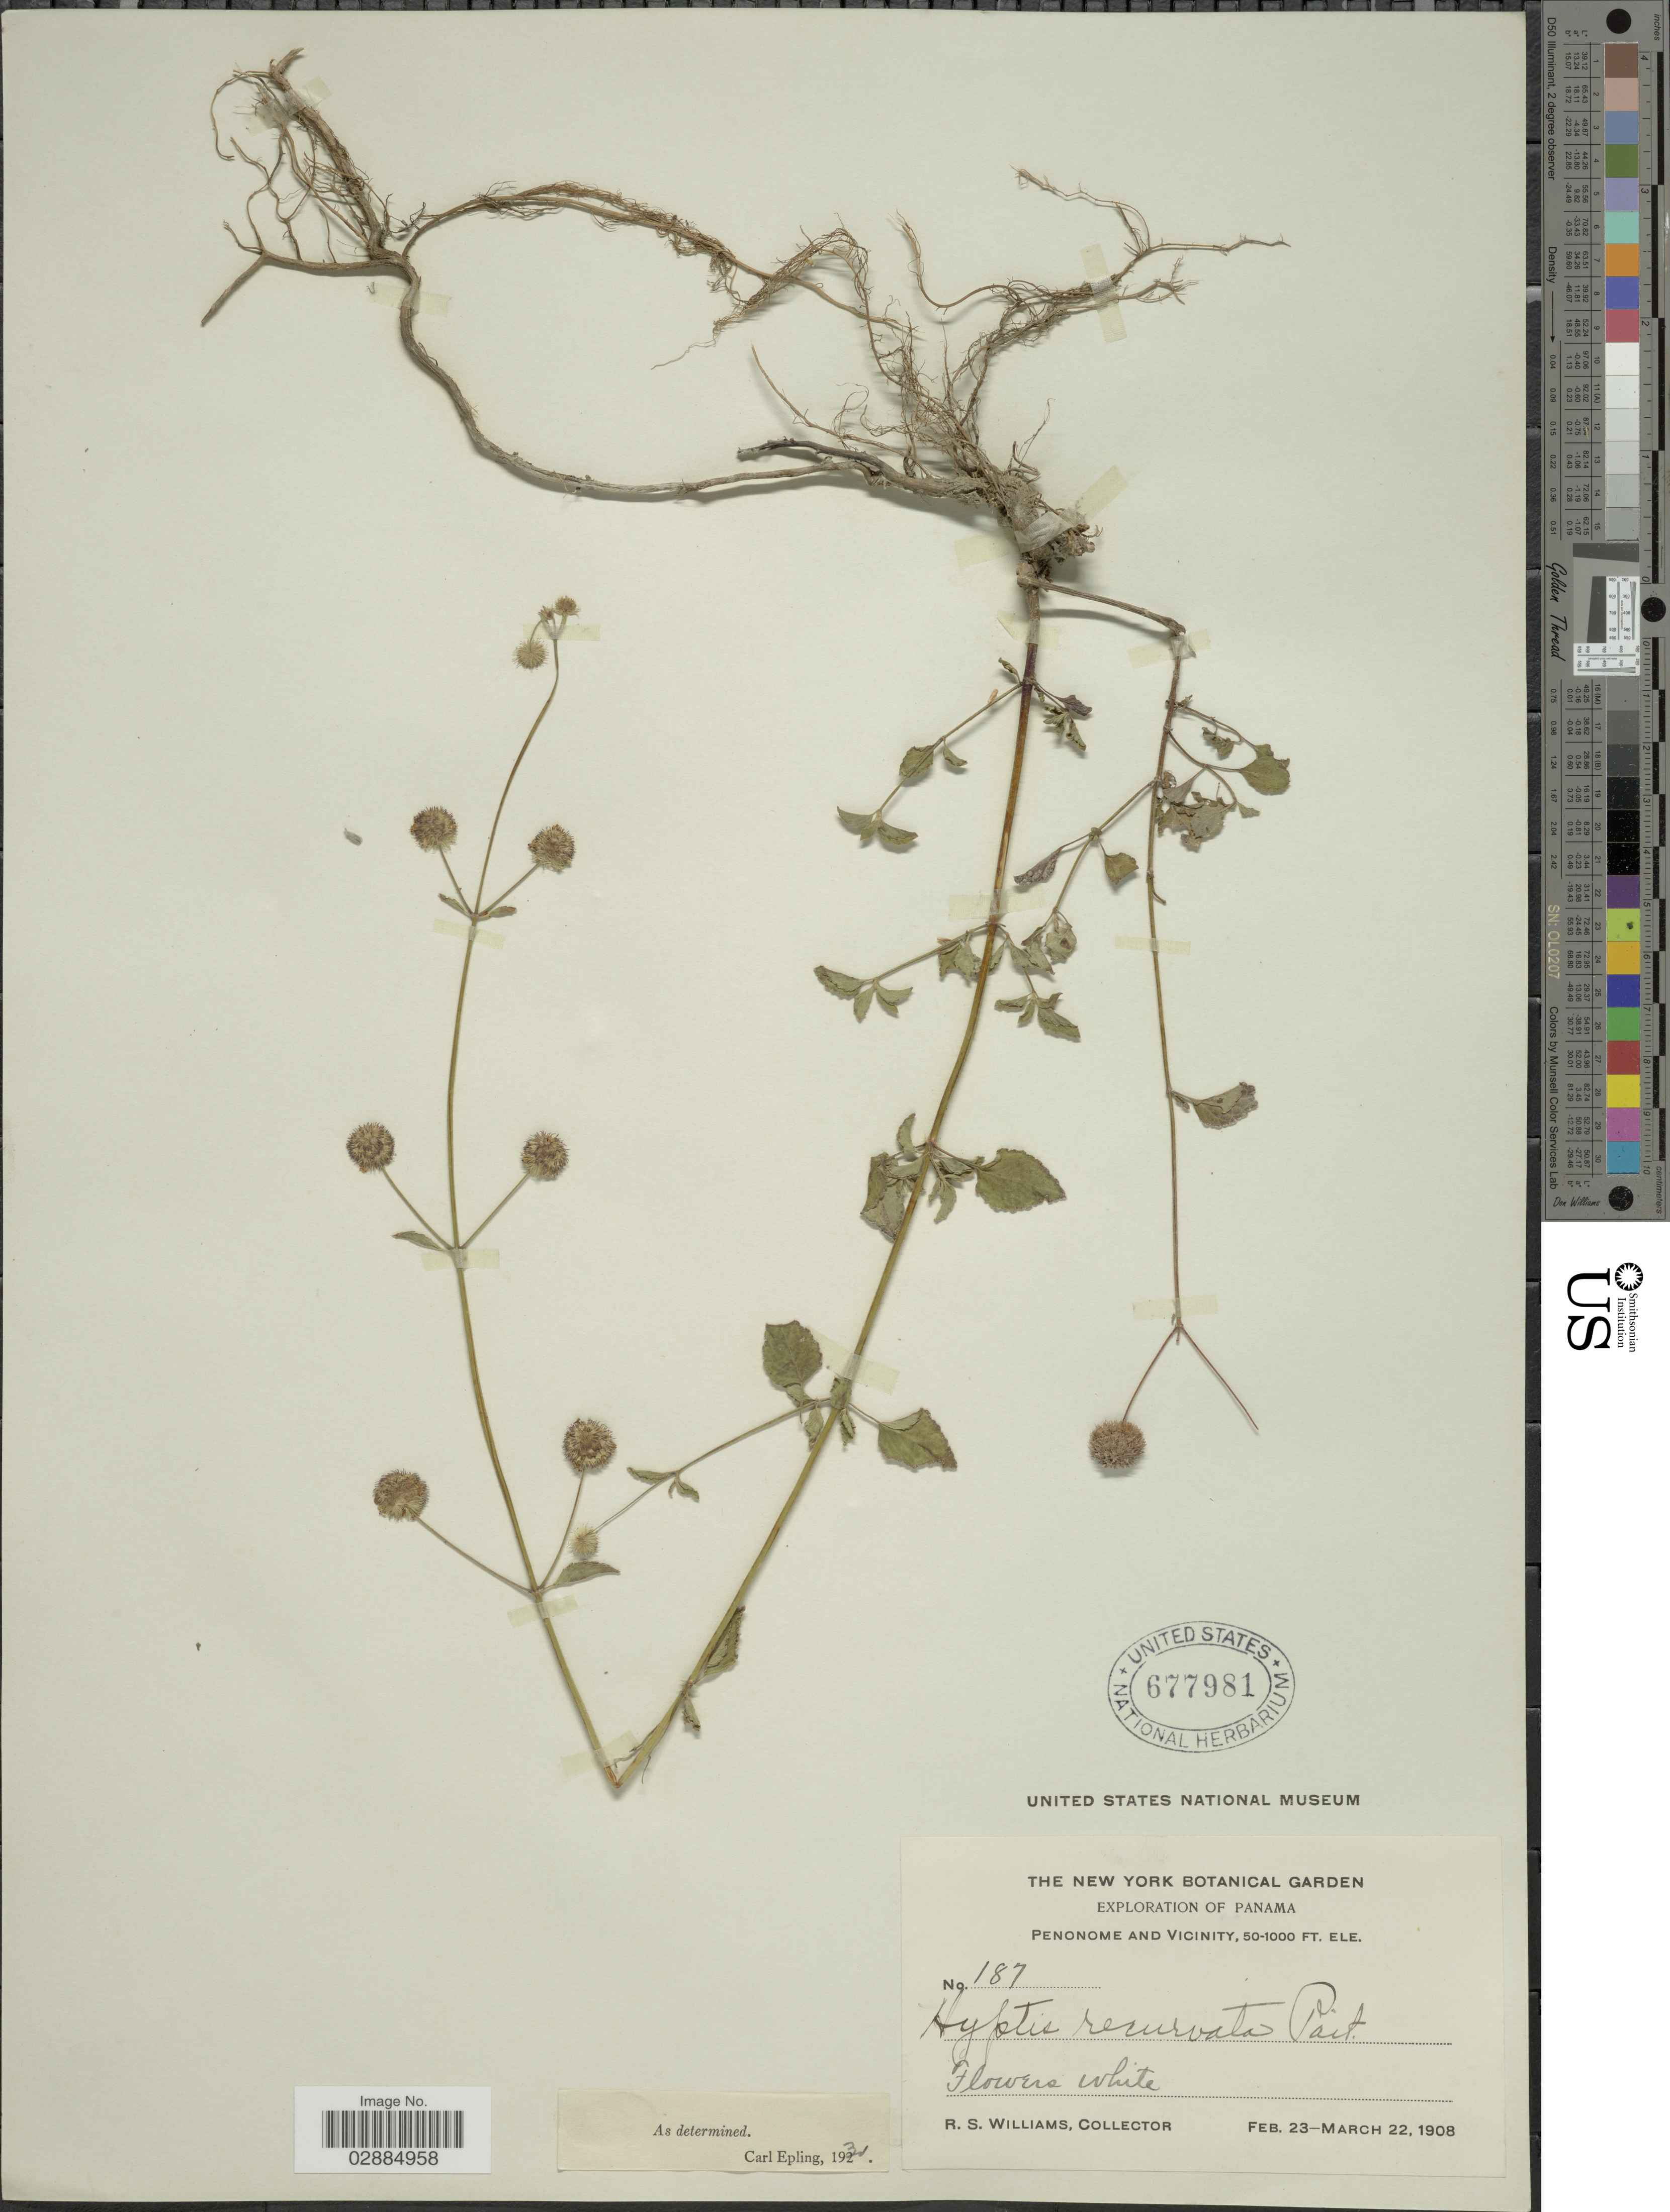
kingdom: Plantae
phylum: Tracheophyta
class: Magnoliopsida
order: Lamiales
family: Lamiaceae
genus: Hyptis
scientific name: Hyptis recurvata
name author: Poit.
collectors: R. S. Williams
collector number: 187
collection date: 1908-02-23/1908-03-22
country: Panama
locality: Penonome and Vicinity.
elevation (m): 15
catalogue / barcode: US 677981